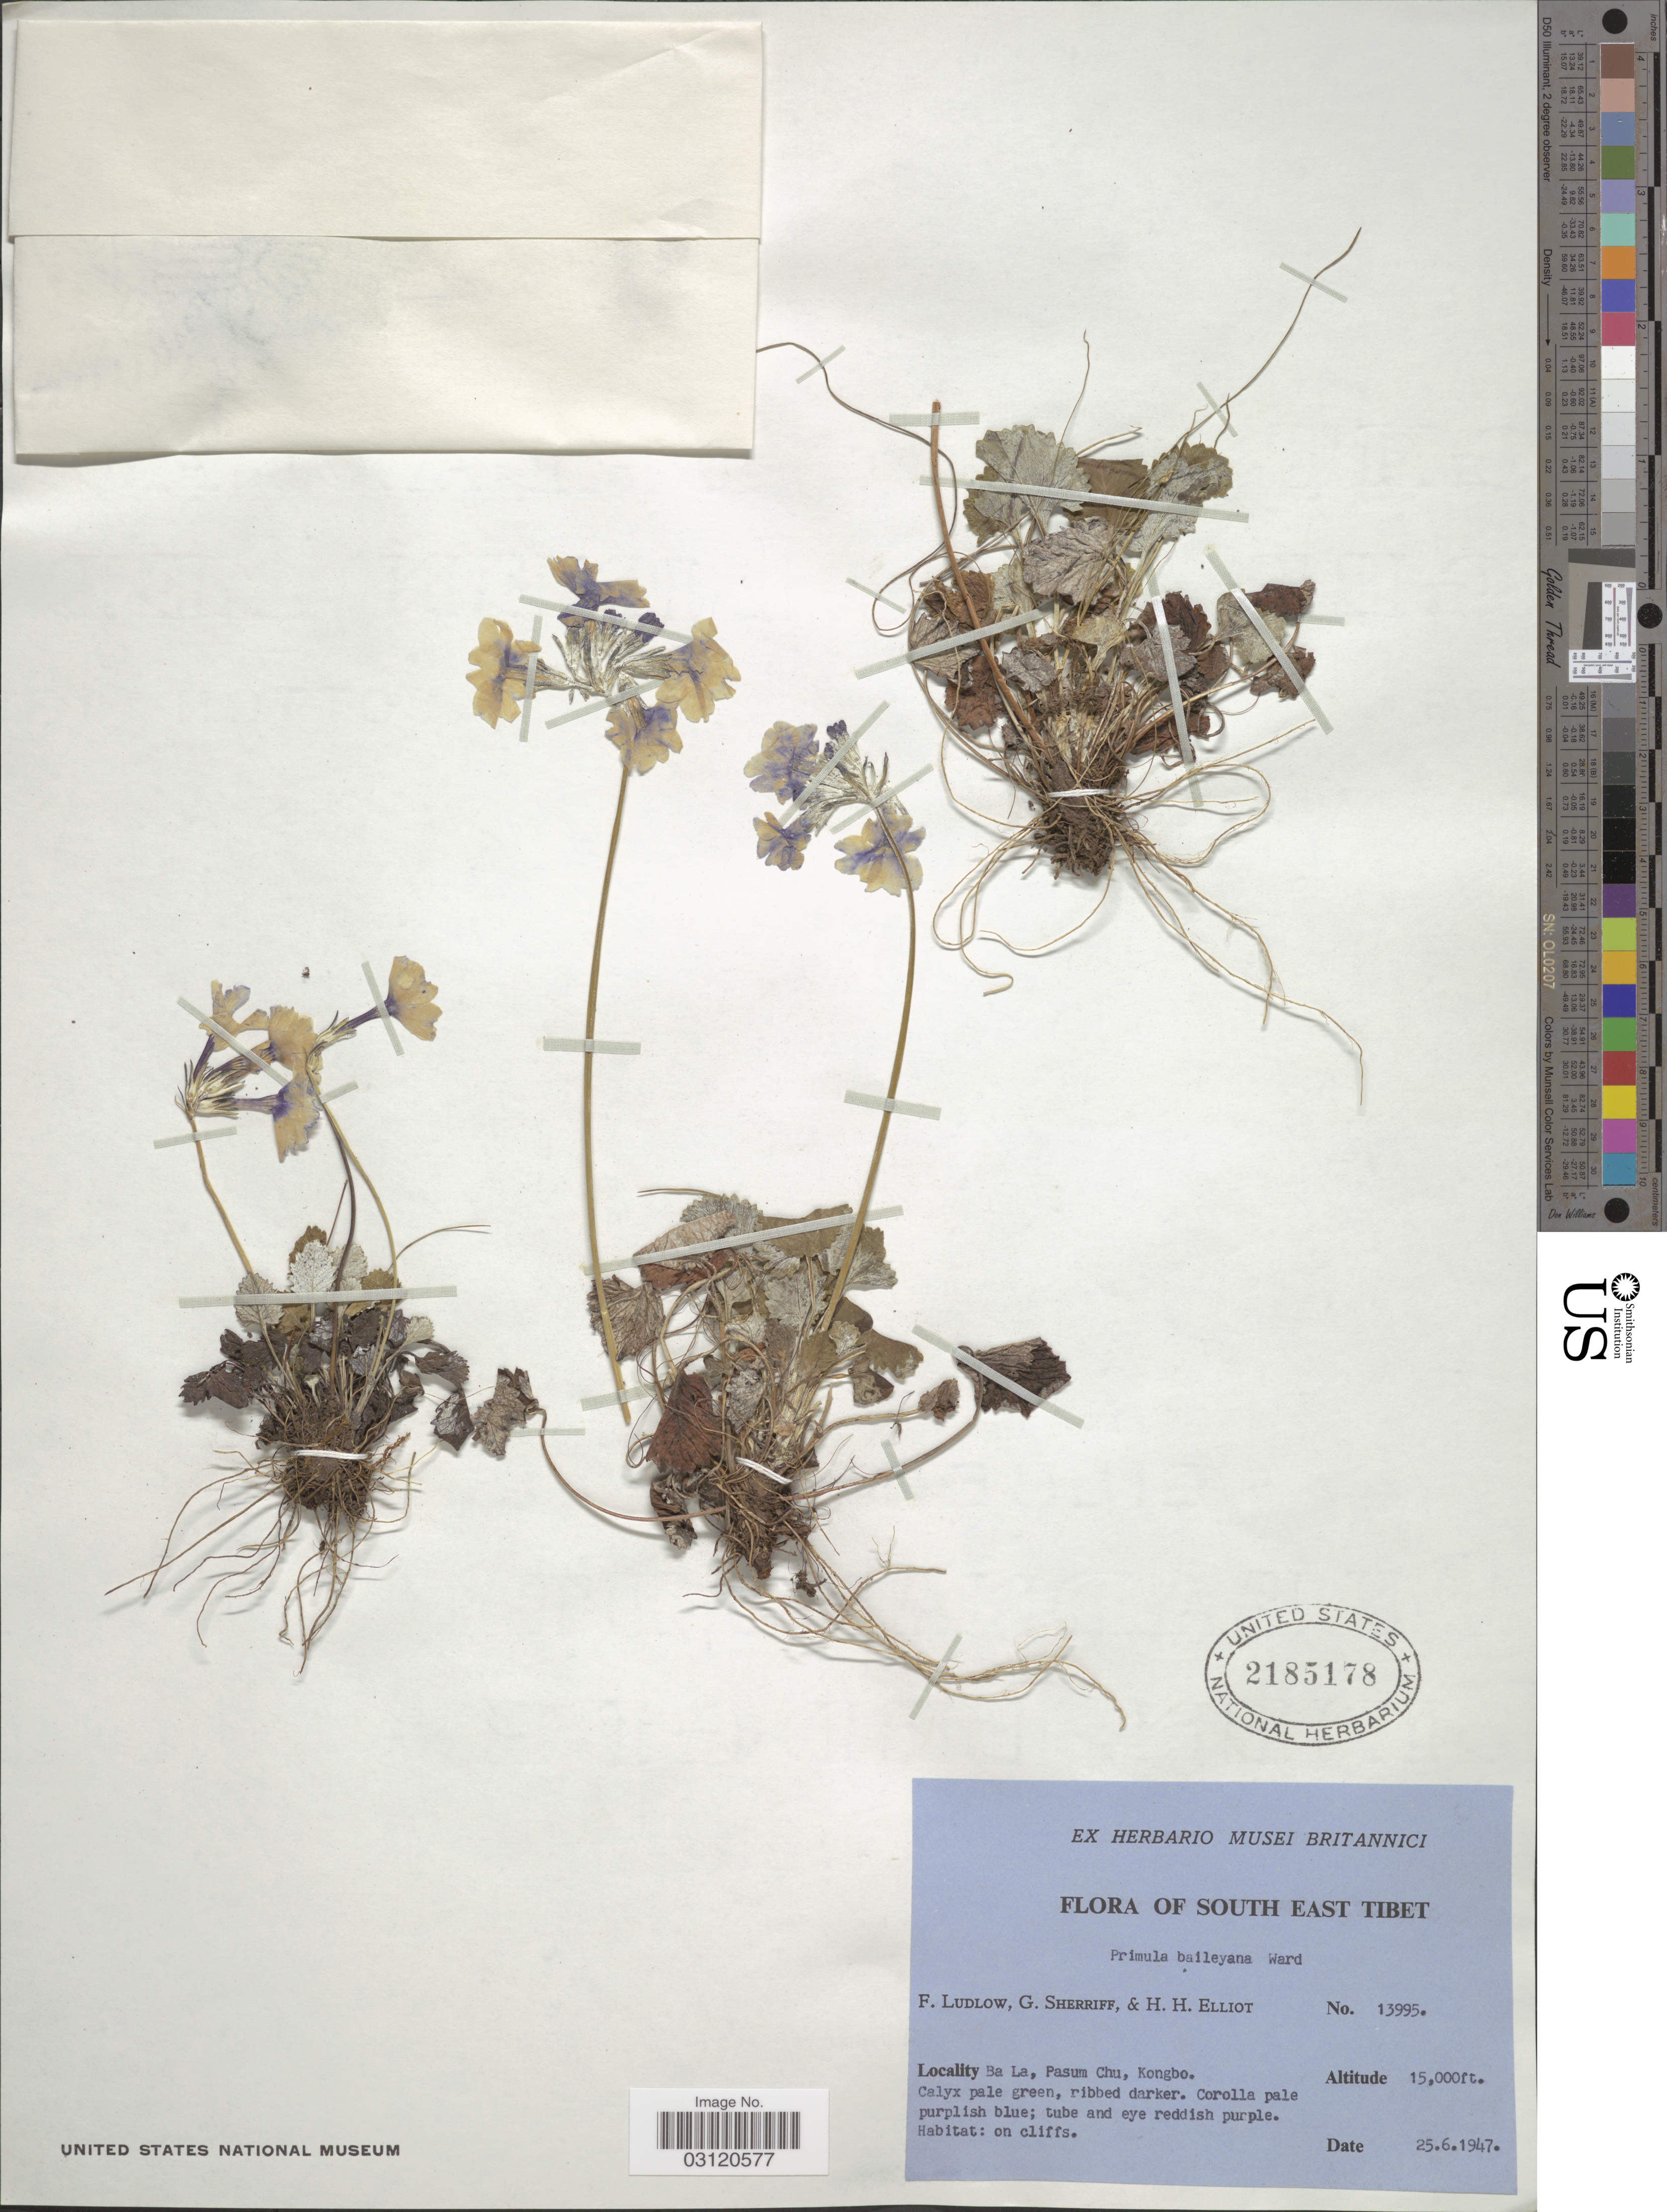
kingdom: Plantae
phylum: Tracheophyta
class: Magnoliopsida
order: Ericales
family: Primulaceae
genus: Primula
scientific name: Primula baileyana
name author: Kingdon-Ward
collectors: F. Ludlow, G. Sherriff & H. H. Elliot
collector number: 13995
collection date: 1947-06-25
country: China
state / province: Xizang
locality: South East Tibet, Ba La, Pasum Chu, Kongbo.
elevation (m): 4572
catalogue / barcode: US 2185178